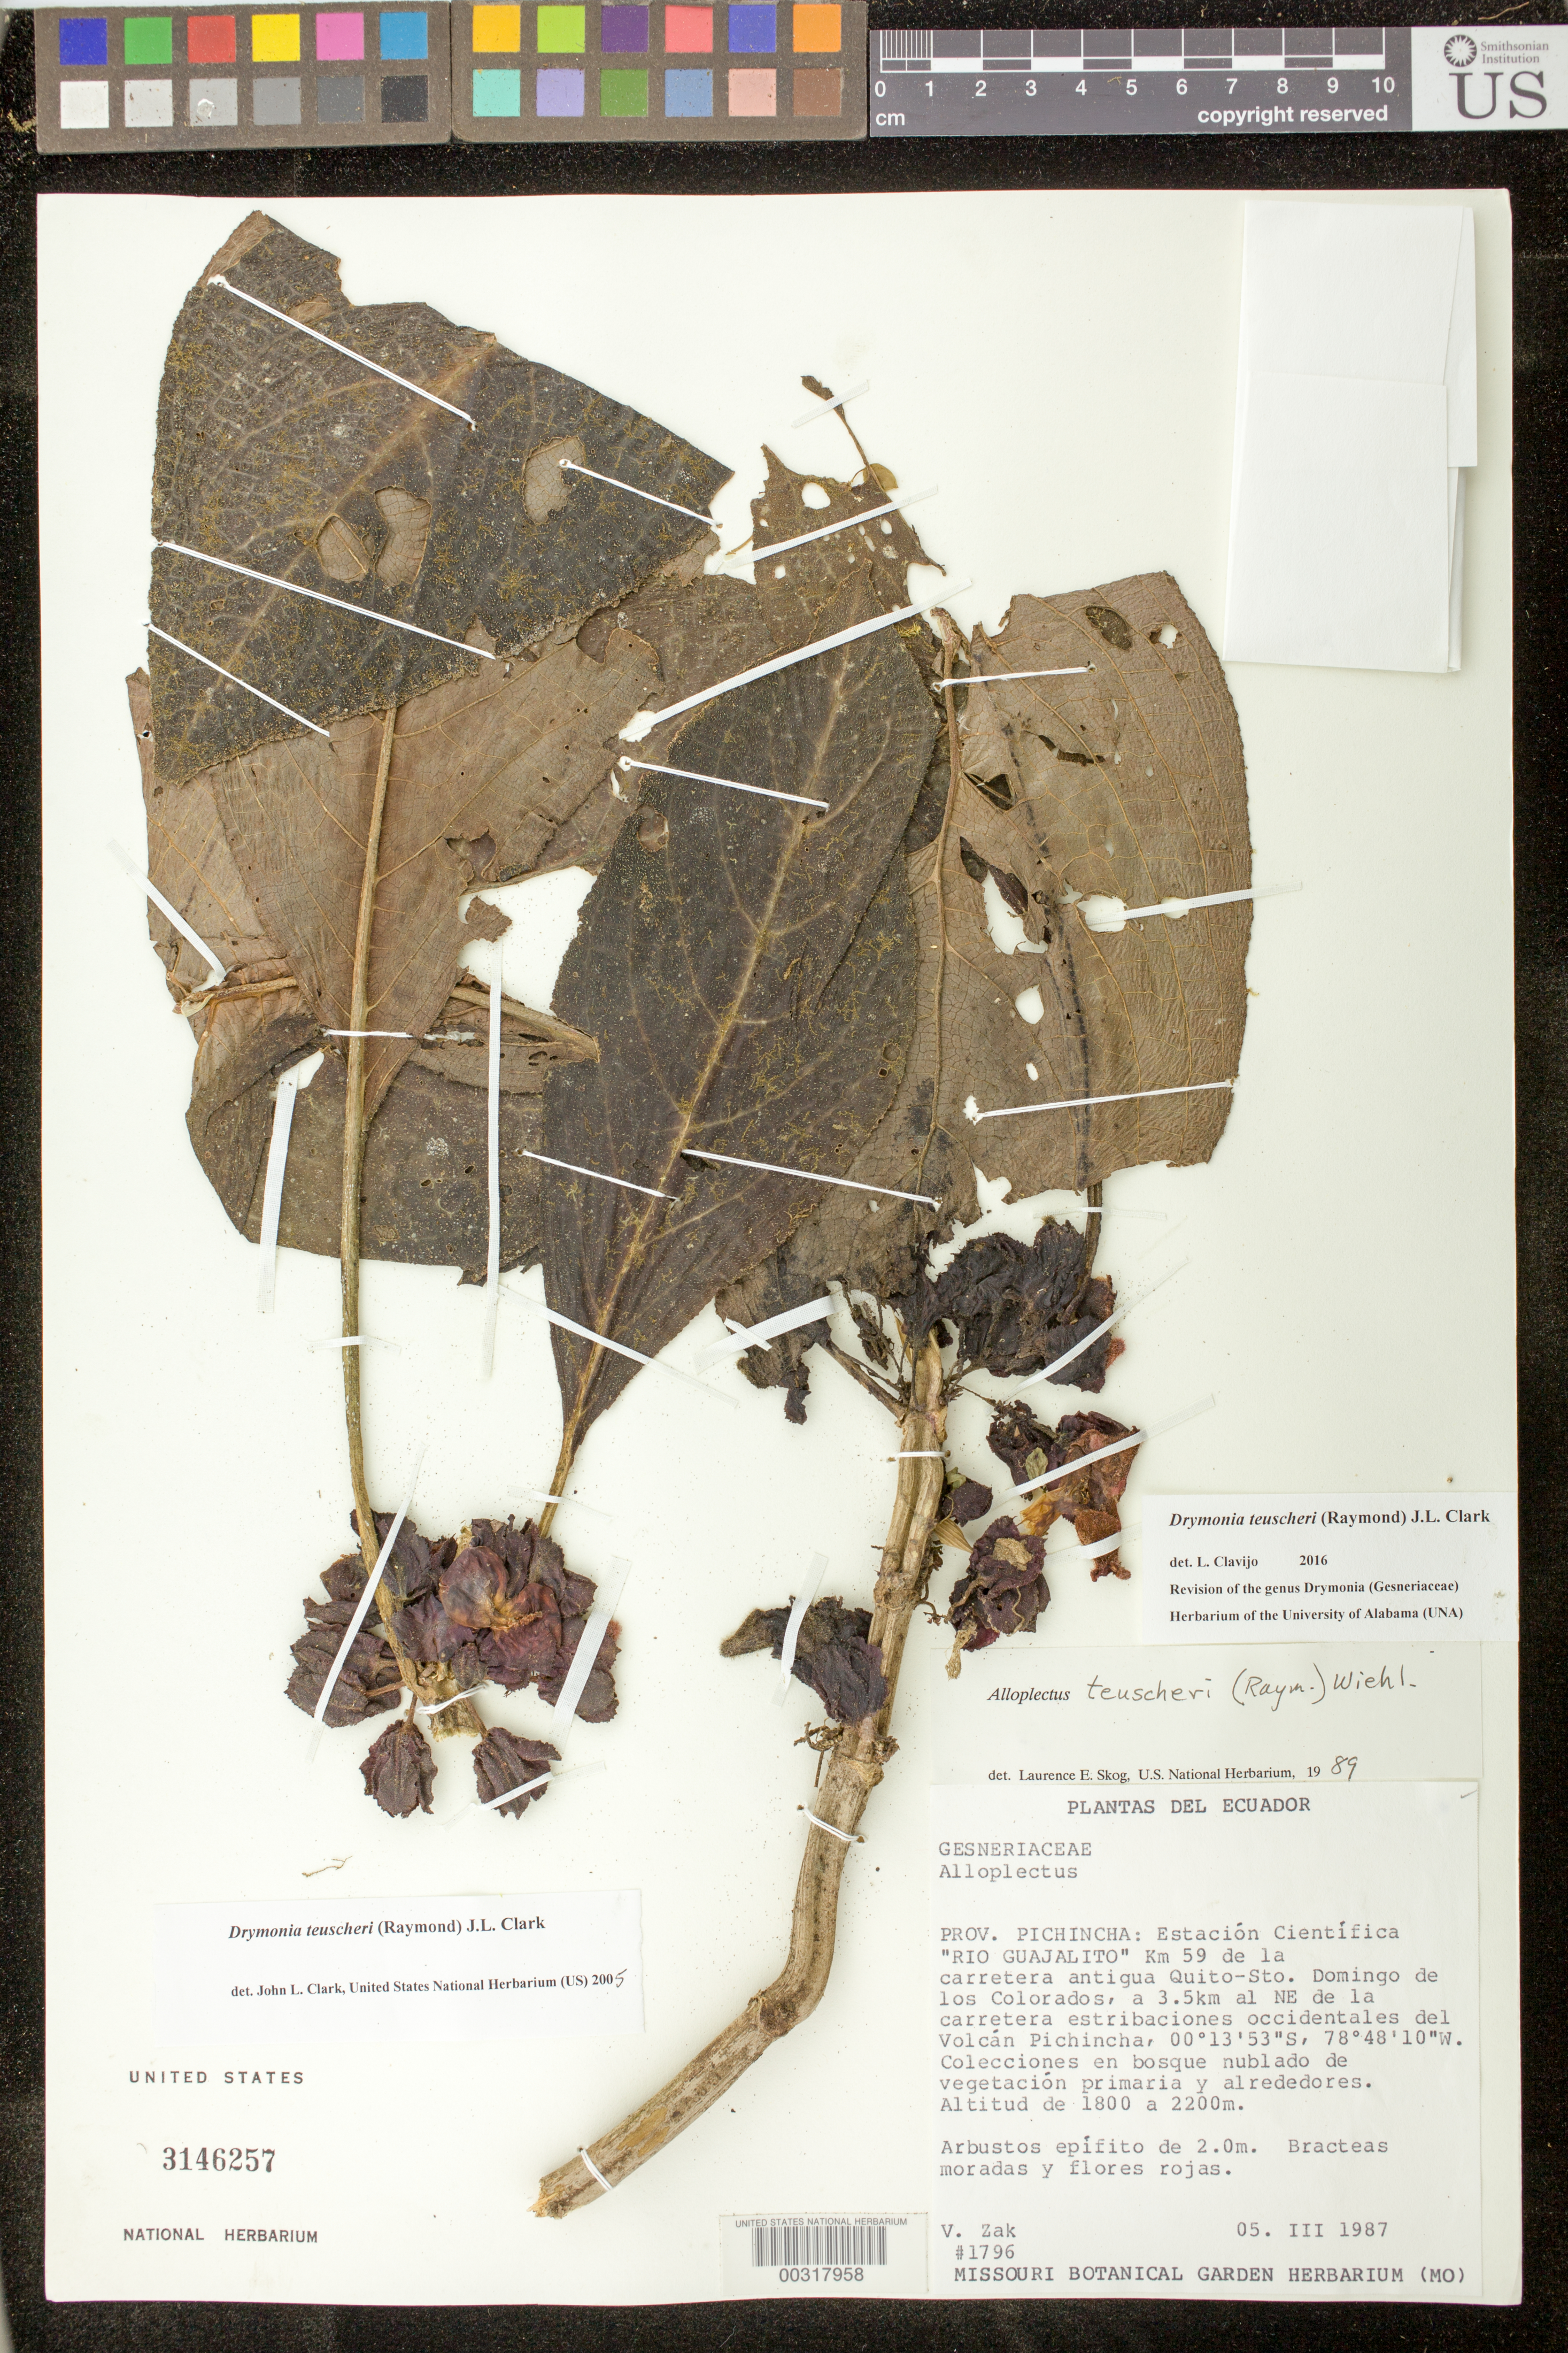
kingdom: Plantae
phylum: Tracheophyta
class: Magnoliopsida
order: Lamiales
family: Gesneriaceae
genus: Drymonia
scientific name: Drymonia teuscheri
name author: (Raymond) J.L. Clark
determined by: Clark, J. L., (SEL), The Marie Selby Botanical Garden (UNITED STATES)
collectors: V. Zak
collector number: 1796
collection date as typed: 05 Mar 1987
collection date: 1987-03-05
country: Ecuador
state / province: Pichincha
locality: Estacion Cientifica "Rio Guajalito" km 59 from the old Quito - Santo Domingo de los Colorados highway, ...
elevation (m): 1800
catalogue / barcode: US 3146257